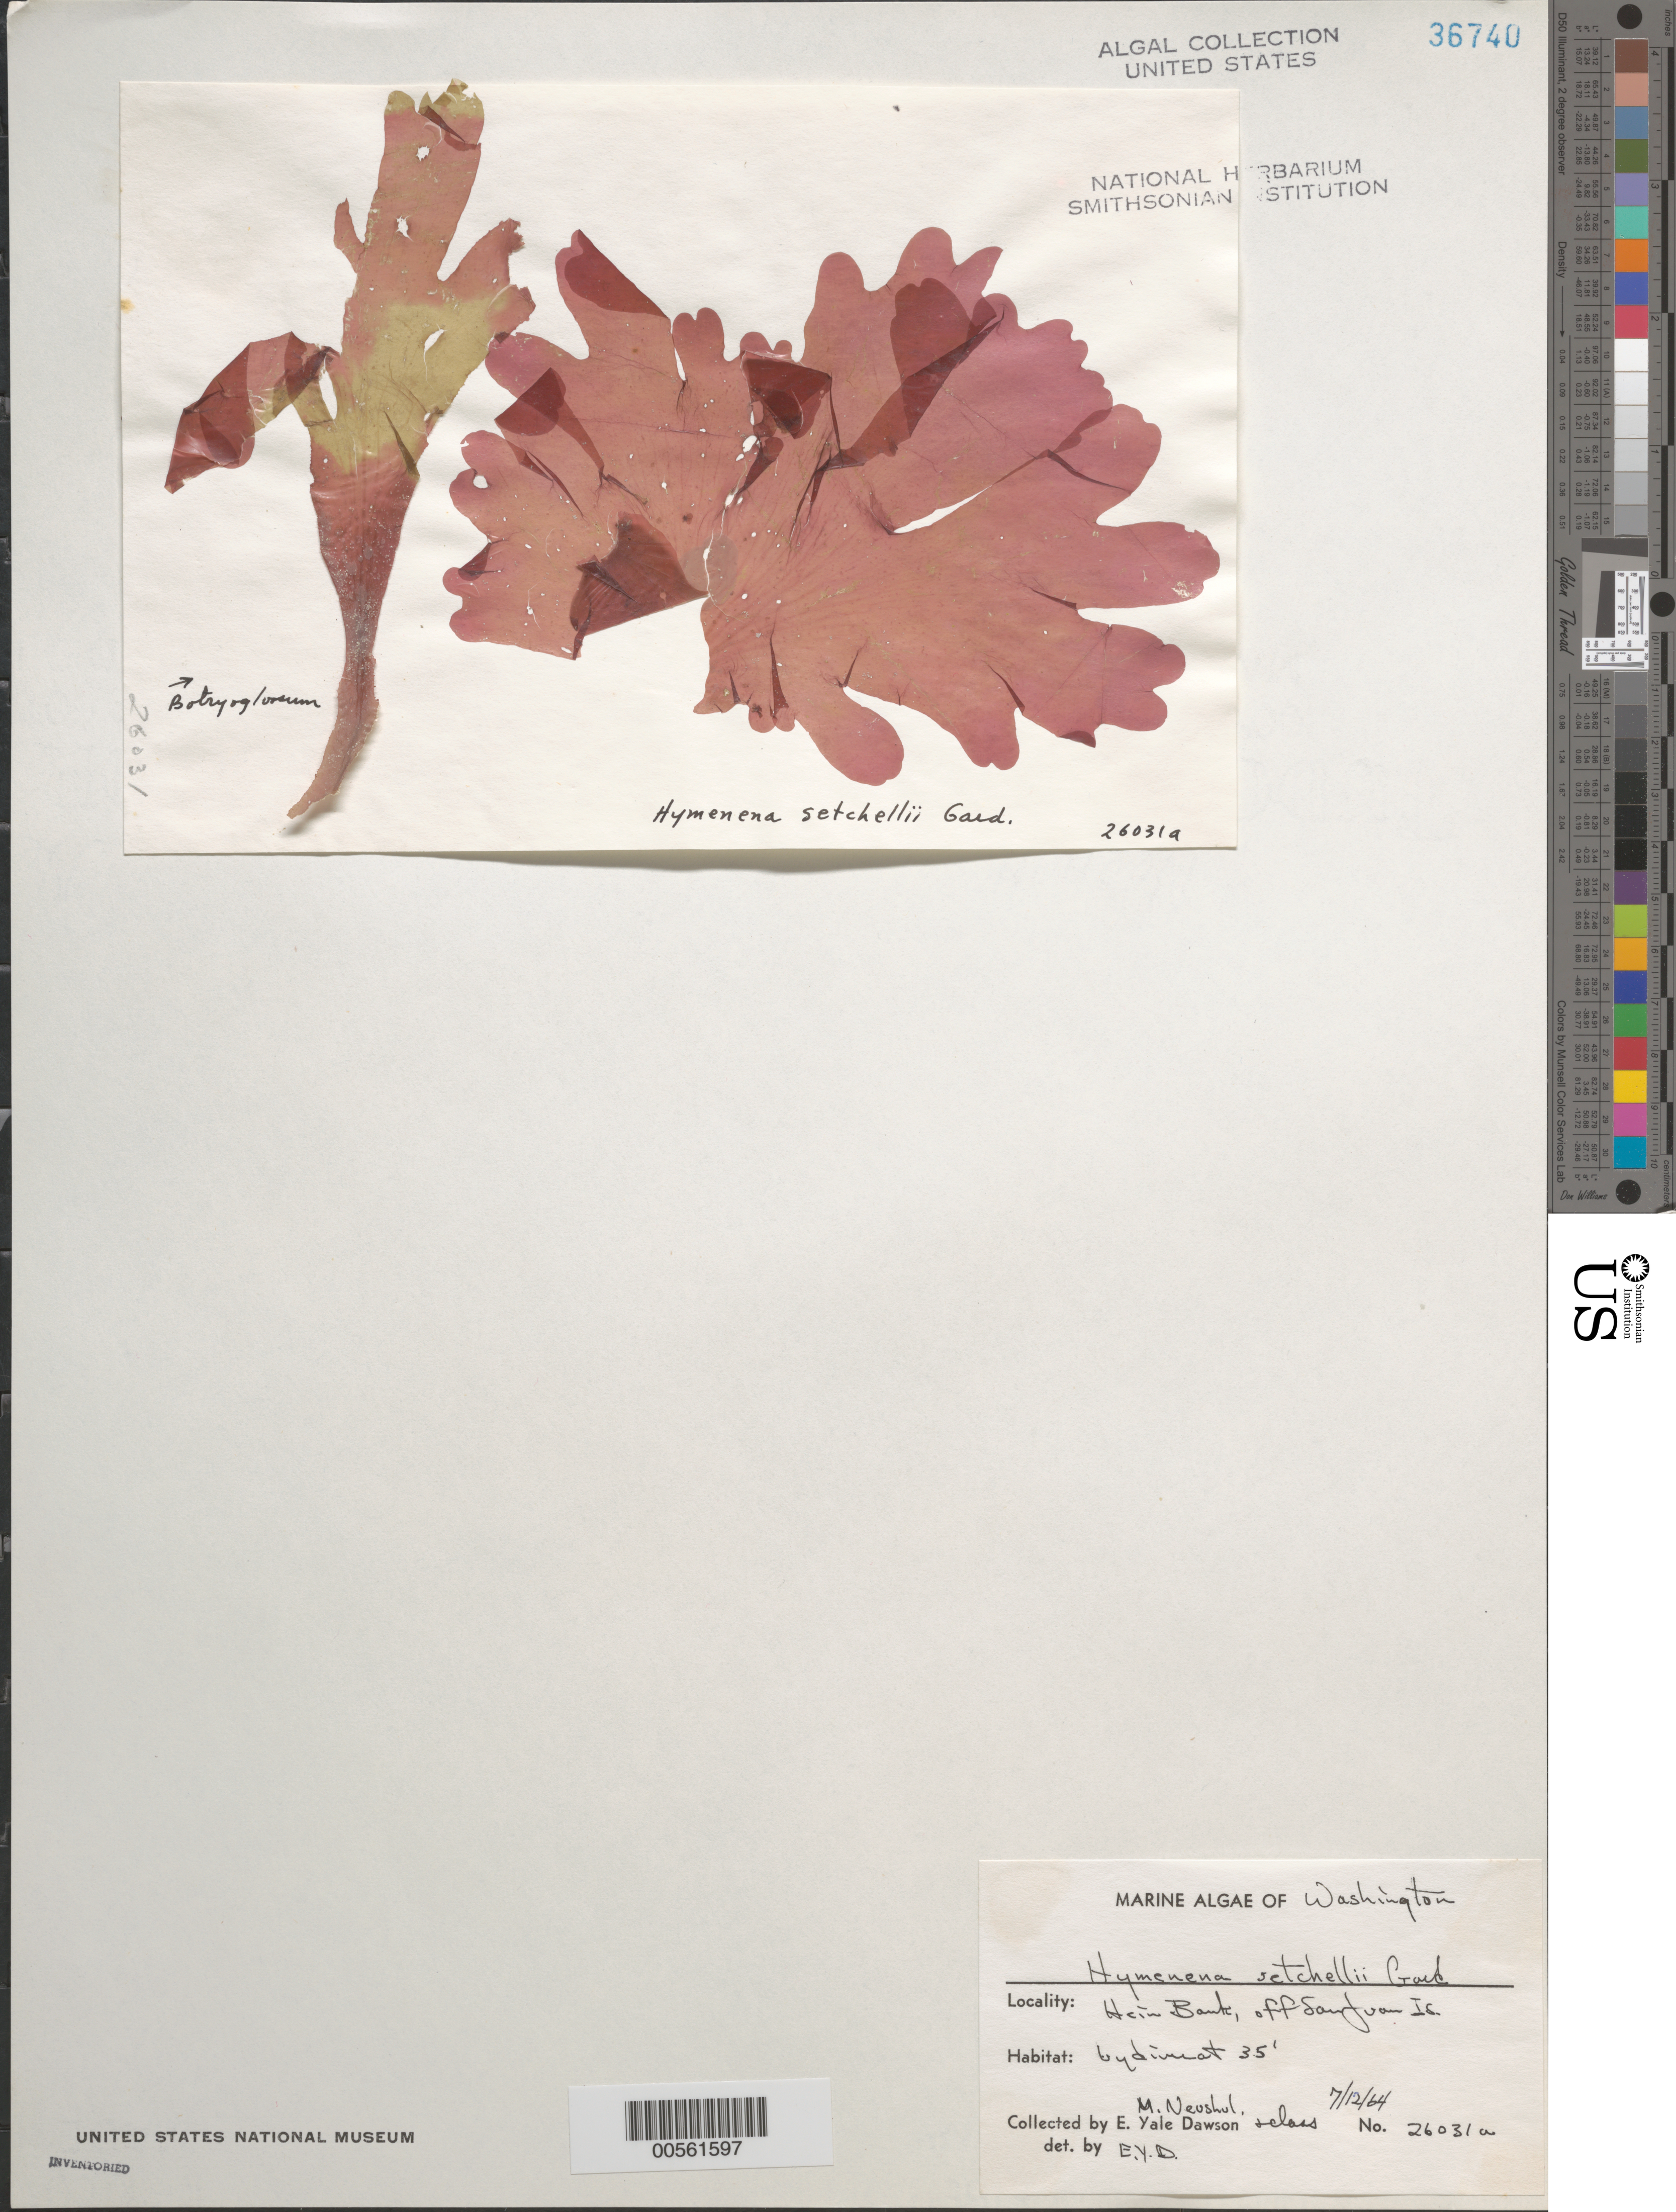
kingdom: Plantae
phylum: Rhodophyta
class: Florideophyceae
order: Ceramiales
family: Delesseriaceae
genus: Hymenena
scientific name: Hymenena setchellii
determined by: Abbott, Isabella A.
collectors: E. Y. Dawson & M. Neushul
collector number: EYD 26031a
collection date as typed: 12 Jul 1963 or 12 Jul 1964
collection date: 1963-07-12 or 1964-07-12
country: United States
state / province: Washington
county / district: San Juan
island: San Juan Island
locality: Hein Bank, off San Juan Island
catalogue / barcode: US 36740